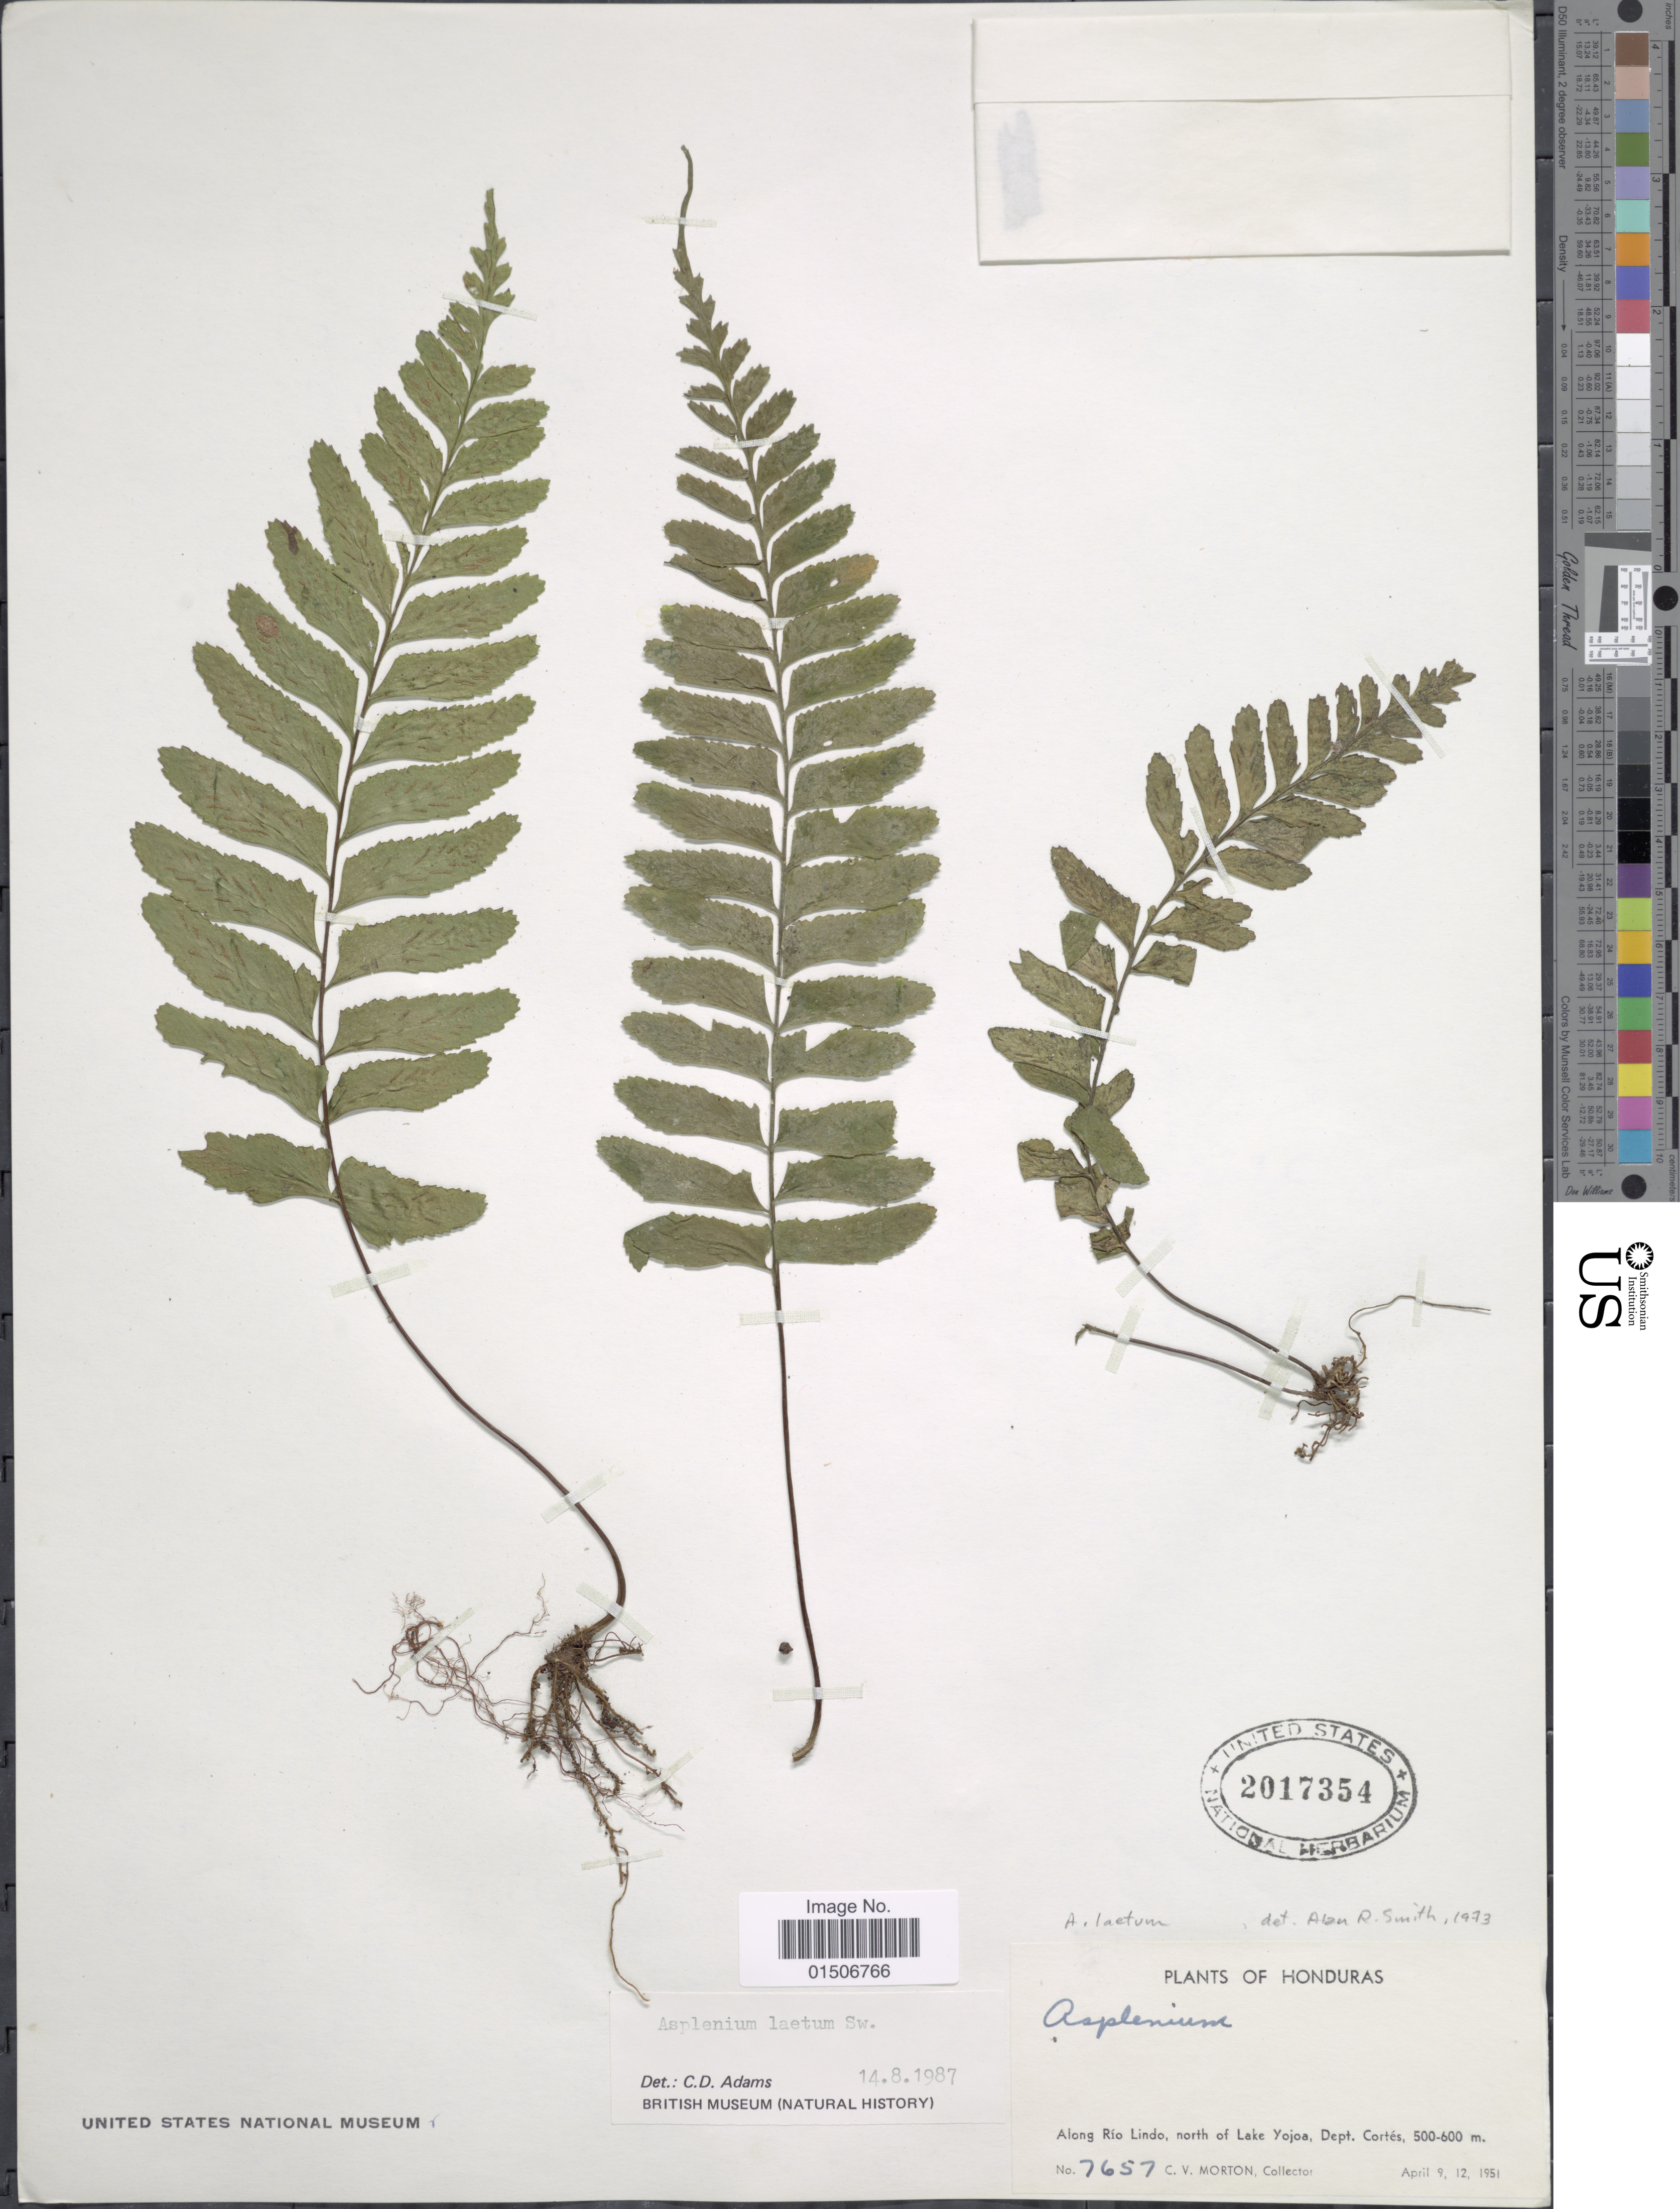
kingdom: Plantae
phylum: Tracheophyta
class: Polypodiopsida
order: Polypodiales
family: Aspleniaceae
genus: Asplenium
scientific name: Asplenium laetum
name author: Sw.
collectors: C. V. Morton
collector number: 7657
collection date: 1951-04-09/1951-04-12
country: Honduras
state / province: Cortés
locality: Along Río Lindo, north of Lake Yojoa, Dept Cortés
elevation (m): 500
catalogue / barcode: US 2017354